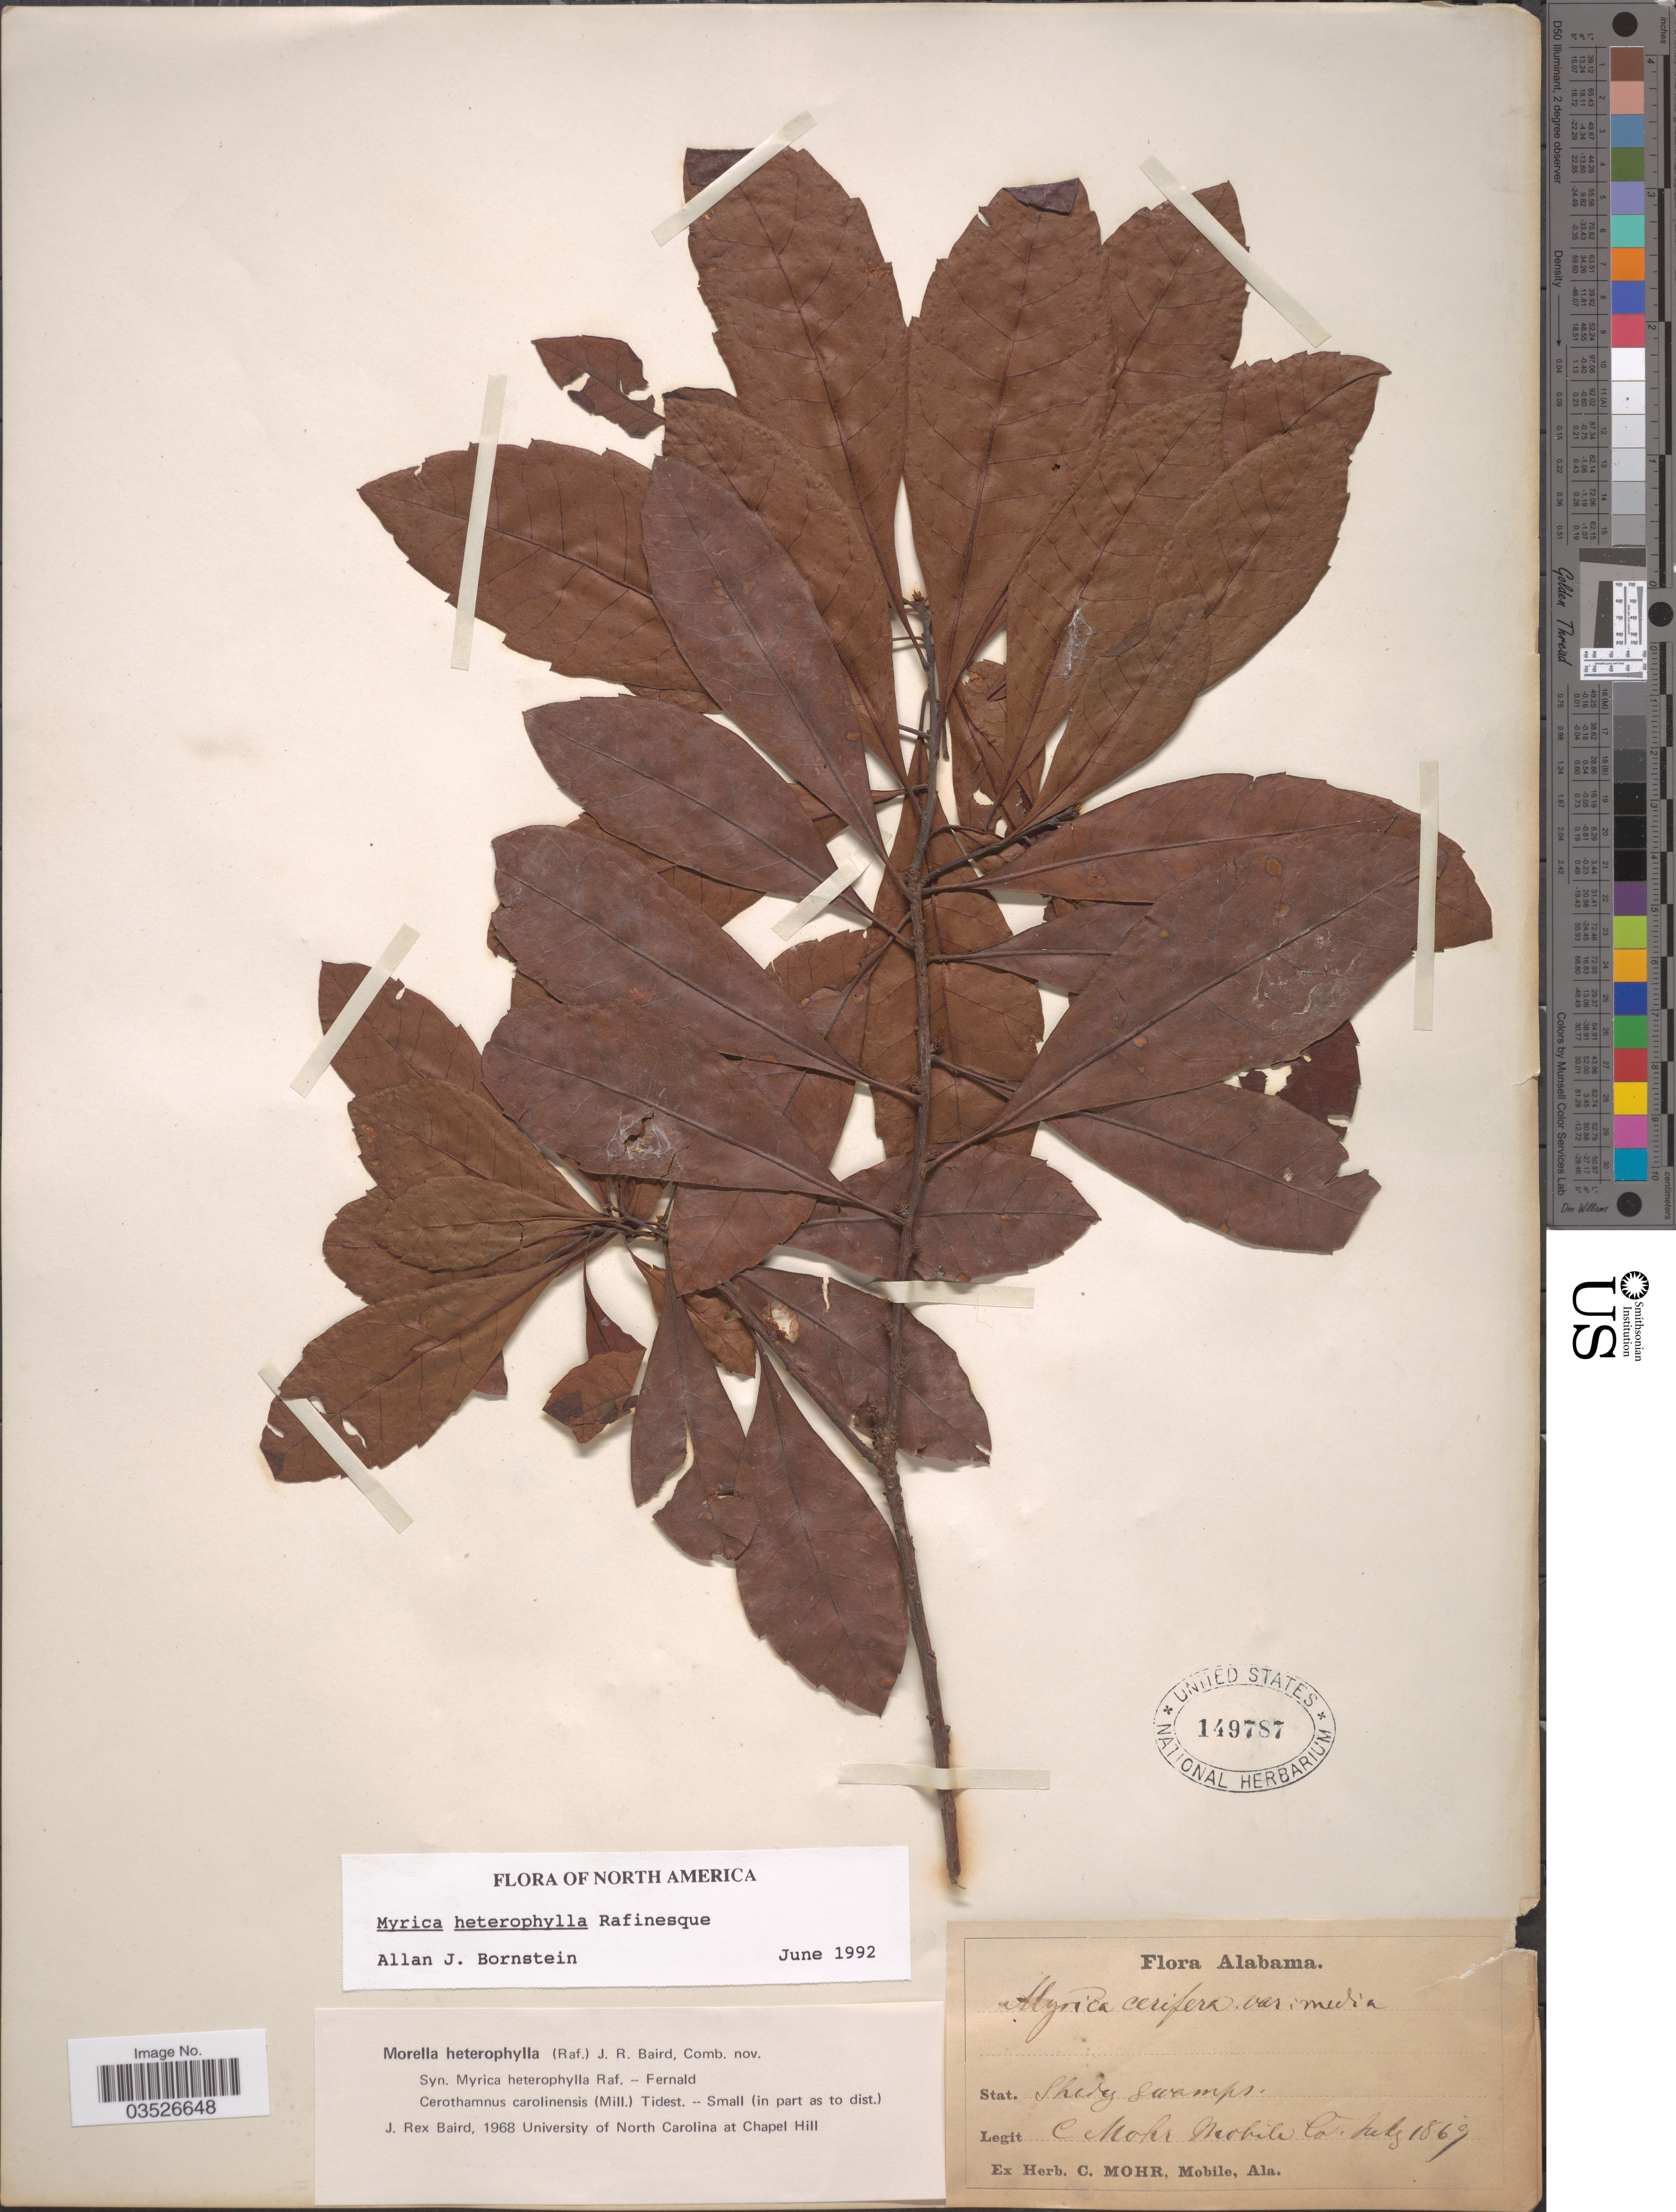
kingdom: Plantae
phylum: Tracheophyta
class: Magnoliopsida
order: Fagales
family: Myricaceae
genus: Morella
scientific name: Morella caroliniensis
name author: (Mill.) Small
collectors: Mohr, C. T. (herbarium)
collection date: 1869-07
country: United States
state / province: Alabama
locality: Mobile Co.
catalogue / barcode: US 149787